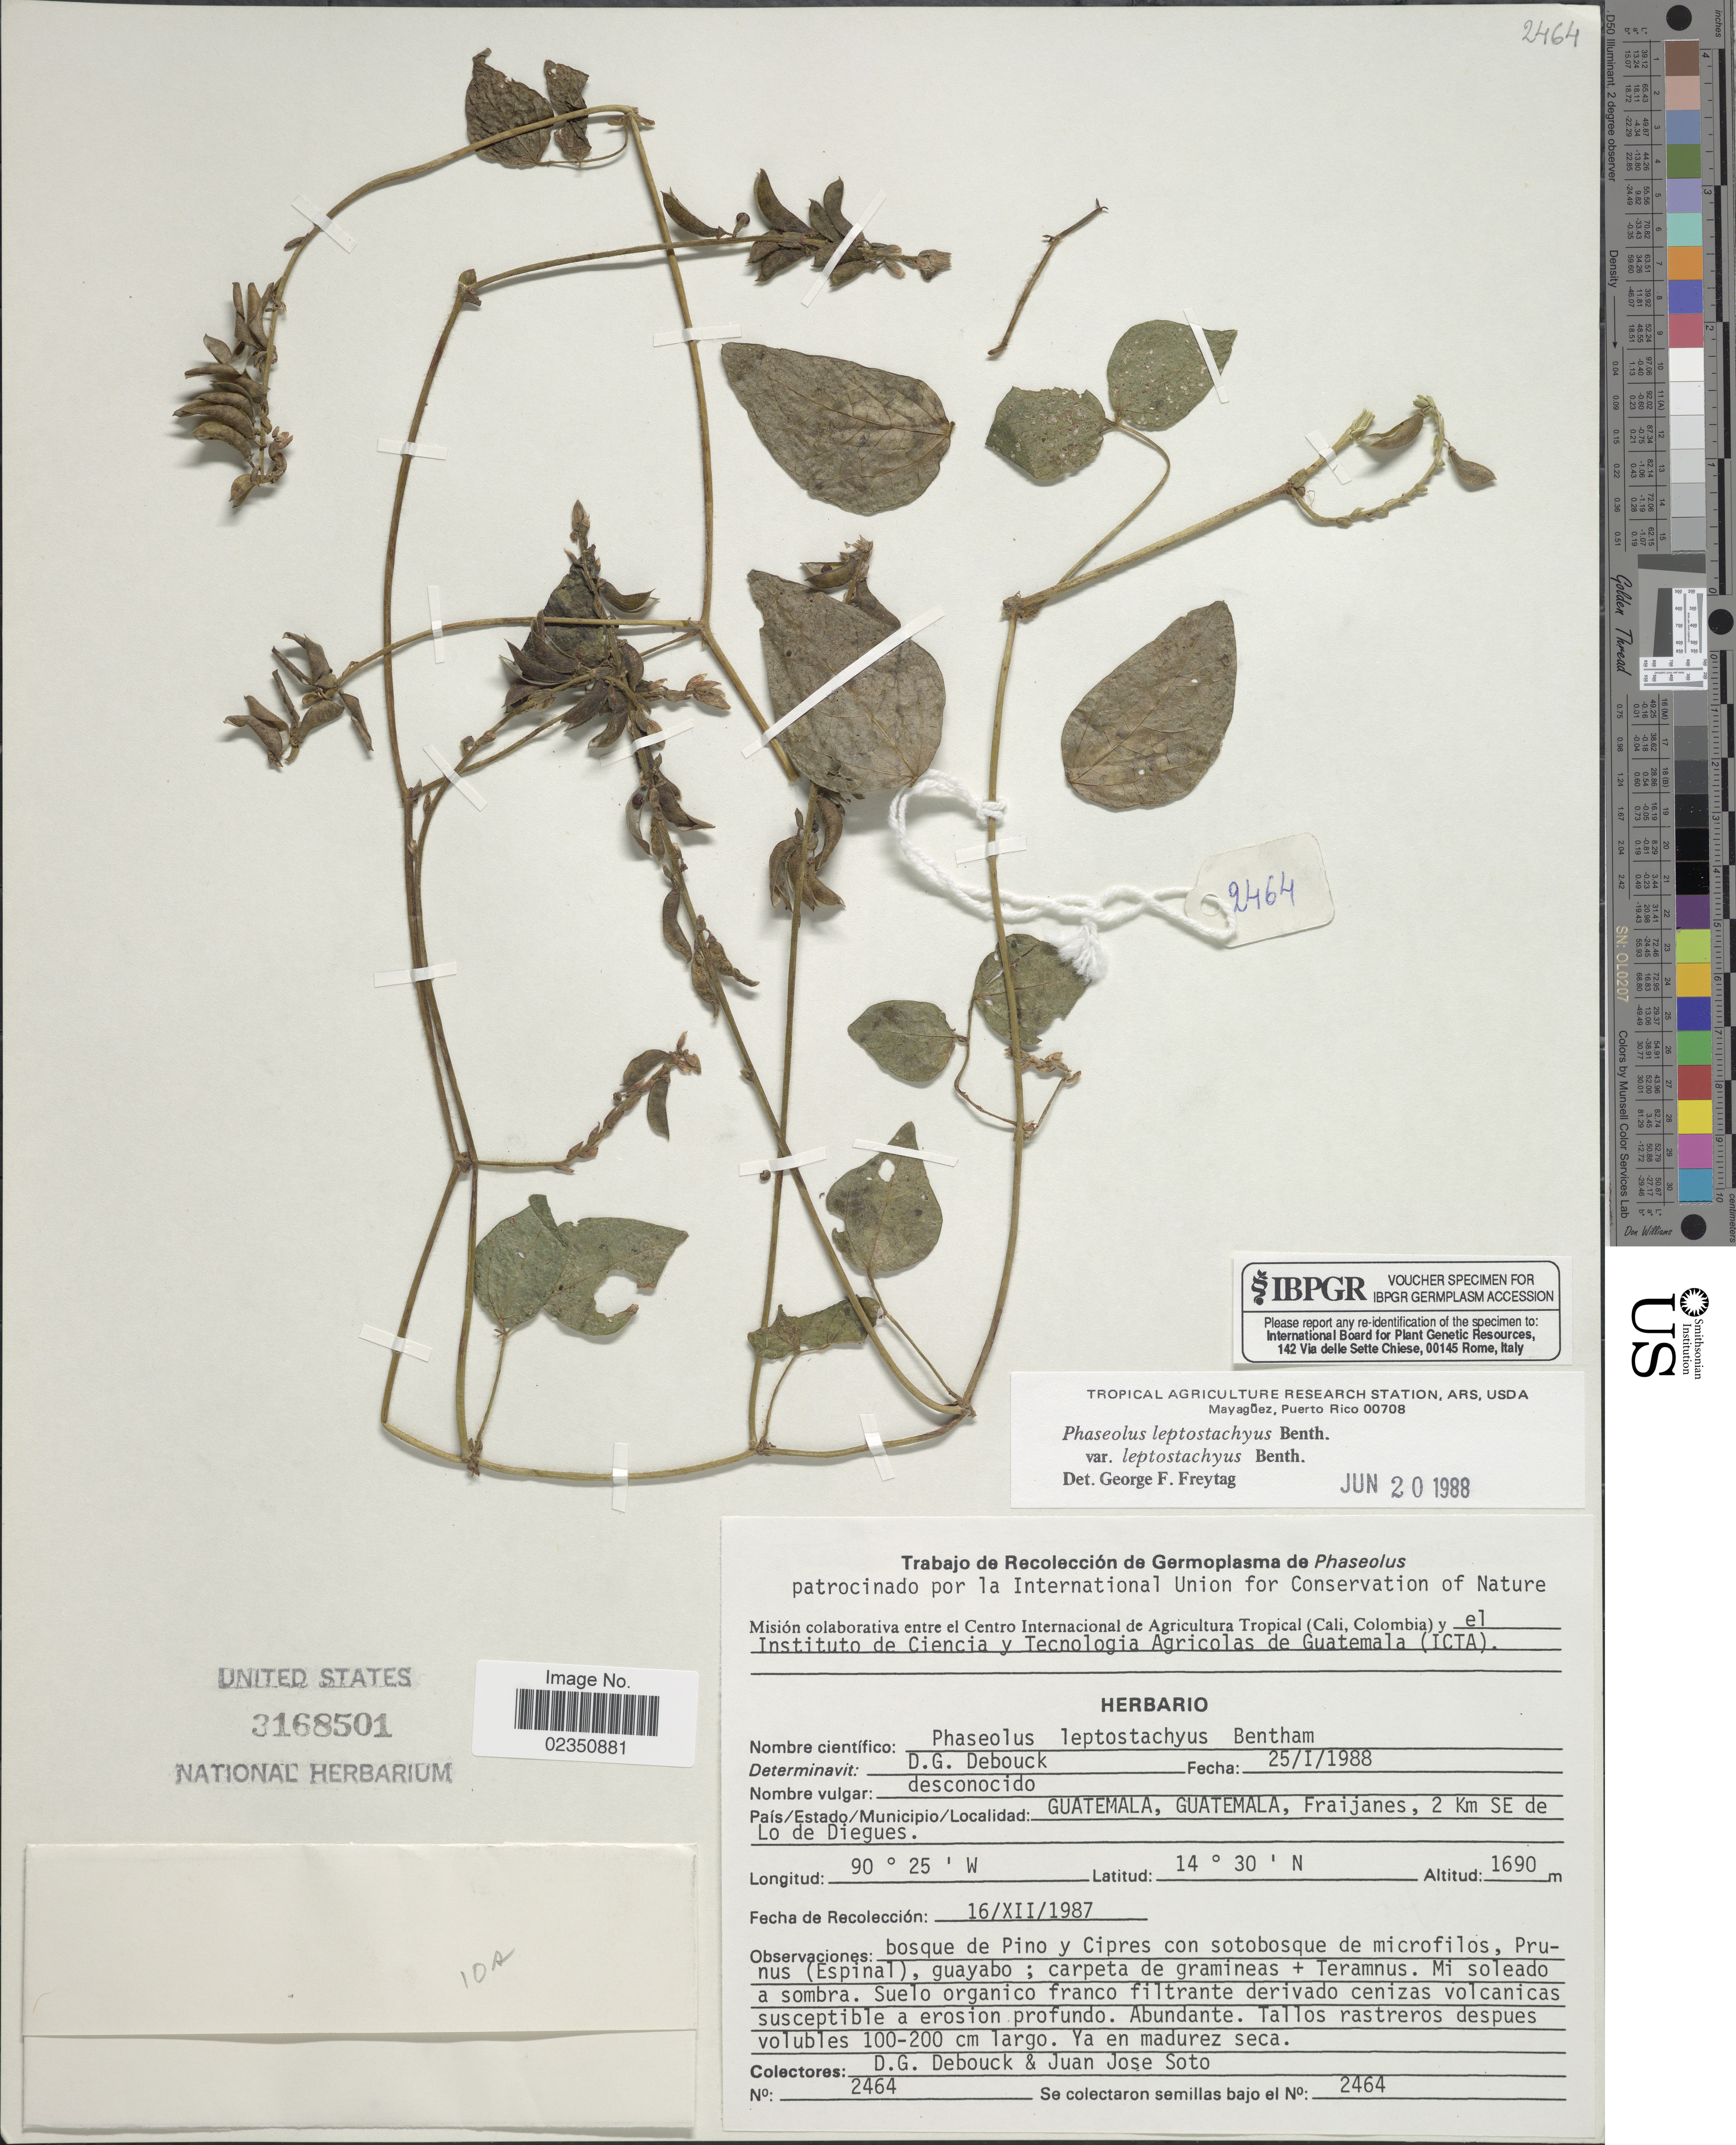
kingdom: Plantae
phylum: Tracheophyta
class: Magnoliopsida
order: Fabales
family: Fabaceae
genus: Phaseolus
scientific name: Phaseolus leptostachyus var. leptostachyus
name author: Benth.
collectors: D. Debouck & J. Soto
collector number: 2464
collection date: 1987-12-16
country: Guatemala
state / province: Guatemala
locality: Fraijanes, 2 Km SE de Lo de Diegues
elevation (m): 1690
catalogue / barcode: US 3168501